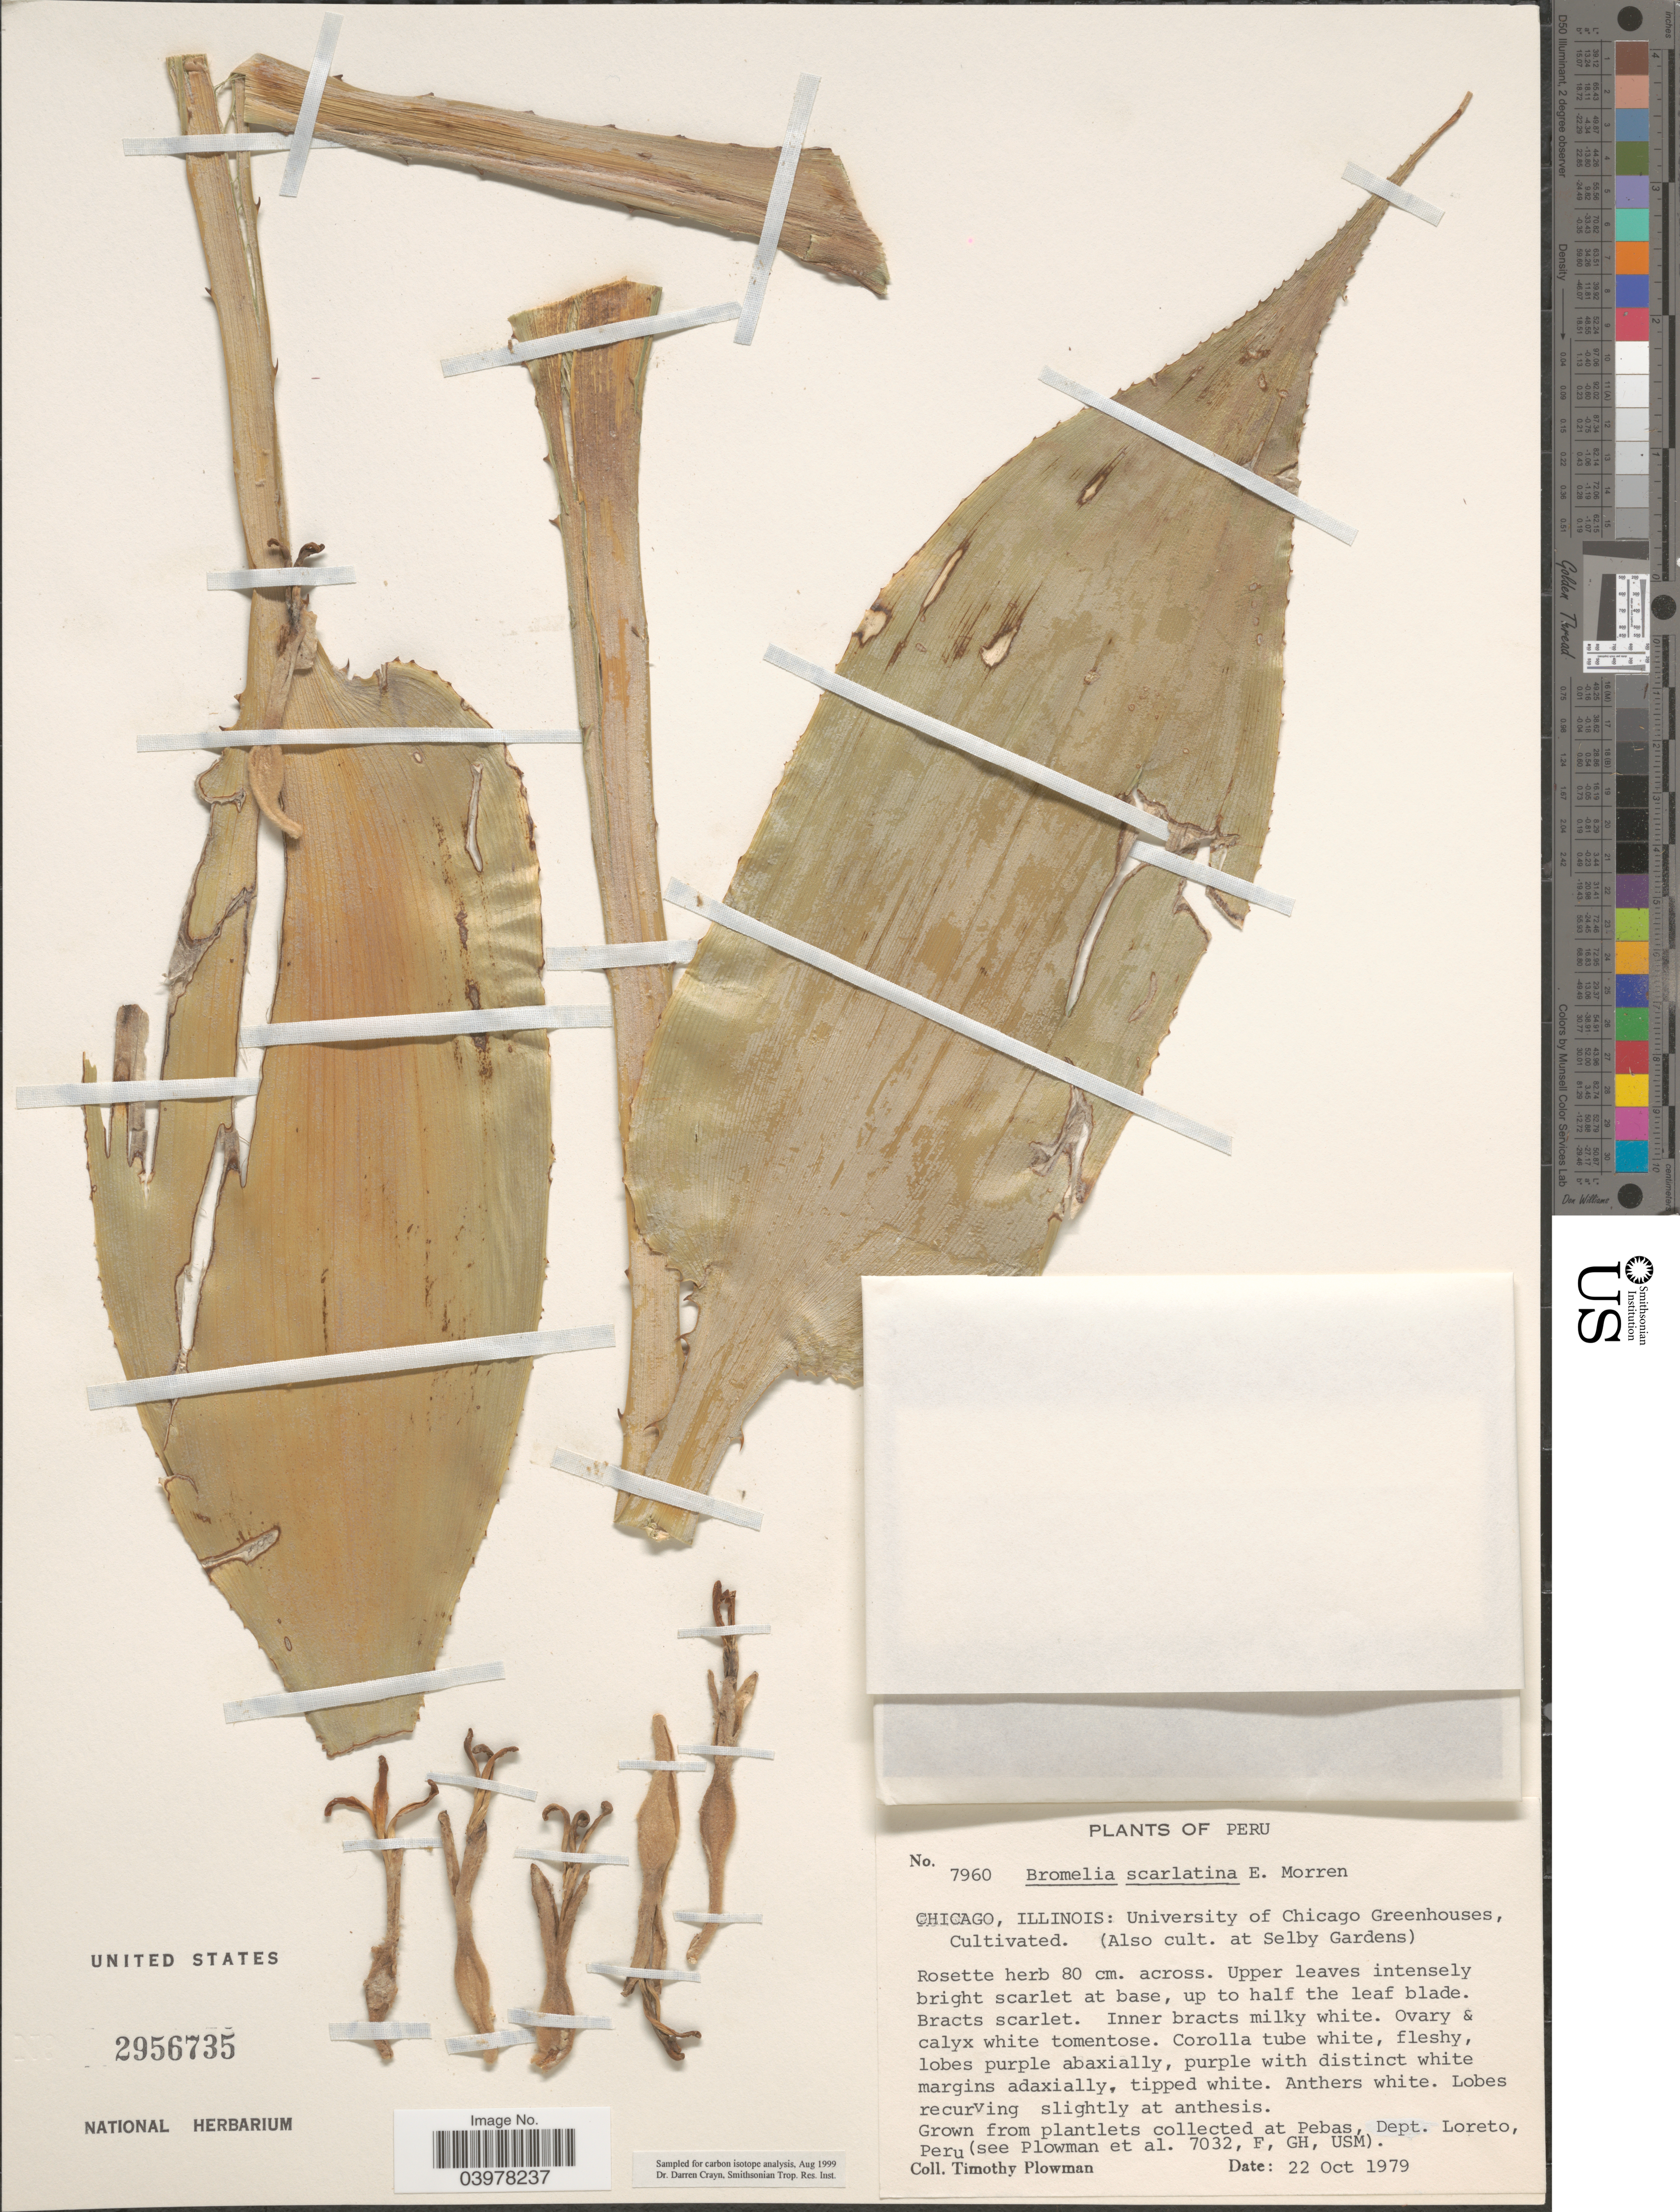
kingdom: Plantae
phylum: Tracheophyta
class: Liliopsida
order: Poales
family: Bromeliaceae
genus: Bromelia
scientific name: Bromelia scarlatina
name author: Hérincq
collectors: T. Plowman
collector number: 7960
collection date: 1979-10-22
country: United States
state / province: Illinois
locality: Chicago: University of Chicago Greenhouses. (Also cult. at Shelby Gardens).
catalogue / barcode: US 2956735